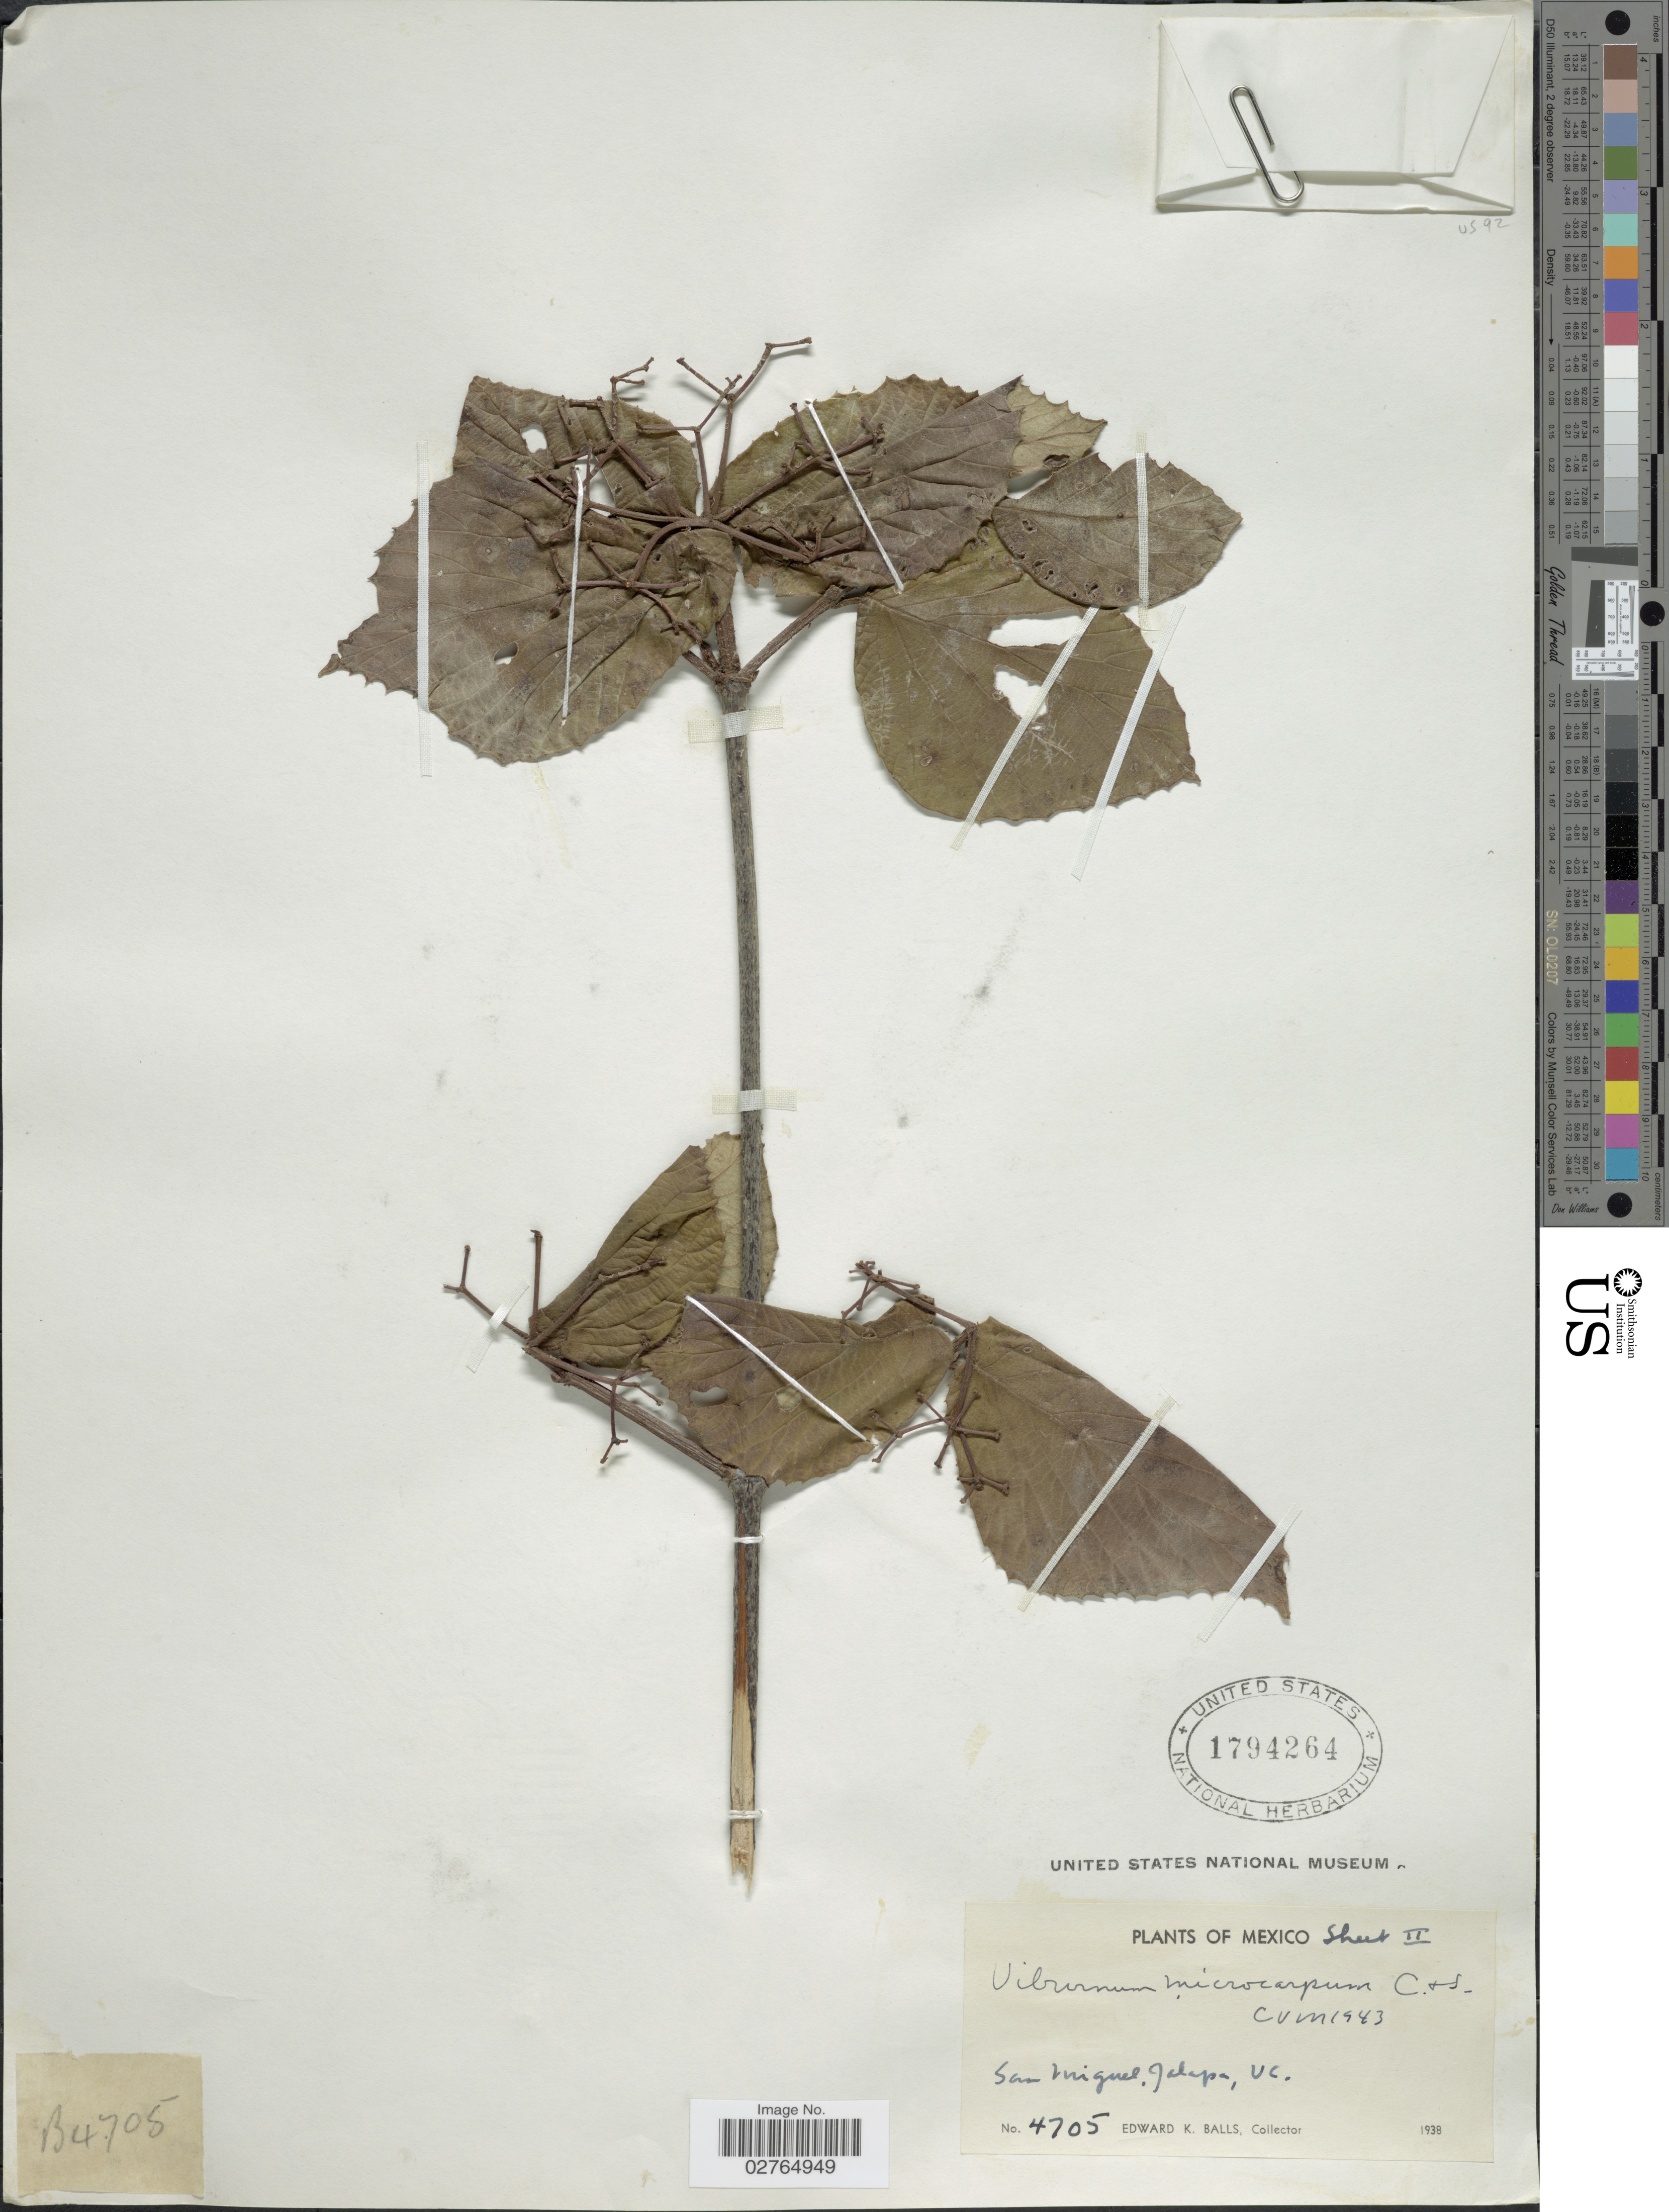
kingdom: Plantae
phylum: Tracheophyta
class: Magnoliopsida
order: Dipsacales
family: Viburnaceae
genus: Viburnum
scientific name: Viburnum microcarpum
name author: Schltdl. & Cham.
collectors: E. K. Balls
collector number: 4705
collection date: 1938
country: Mexico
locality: San Miguel, Jalapa, V.C.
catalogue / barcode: US 1794264